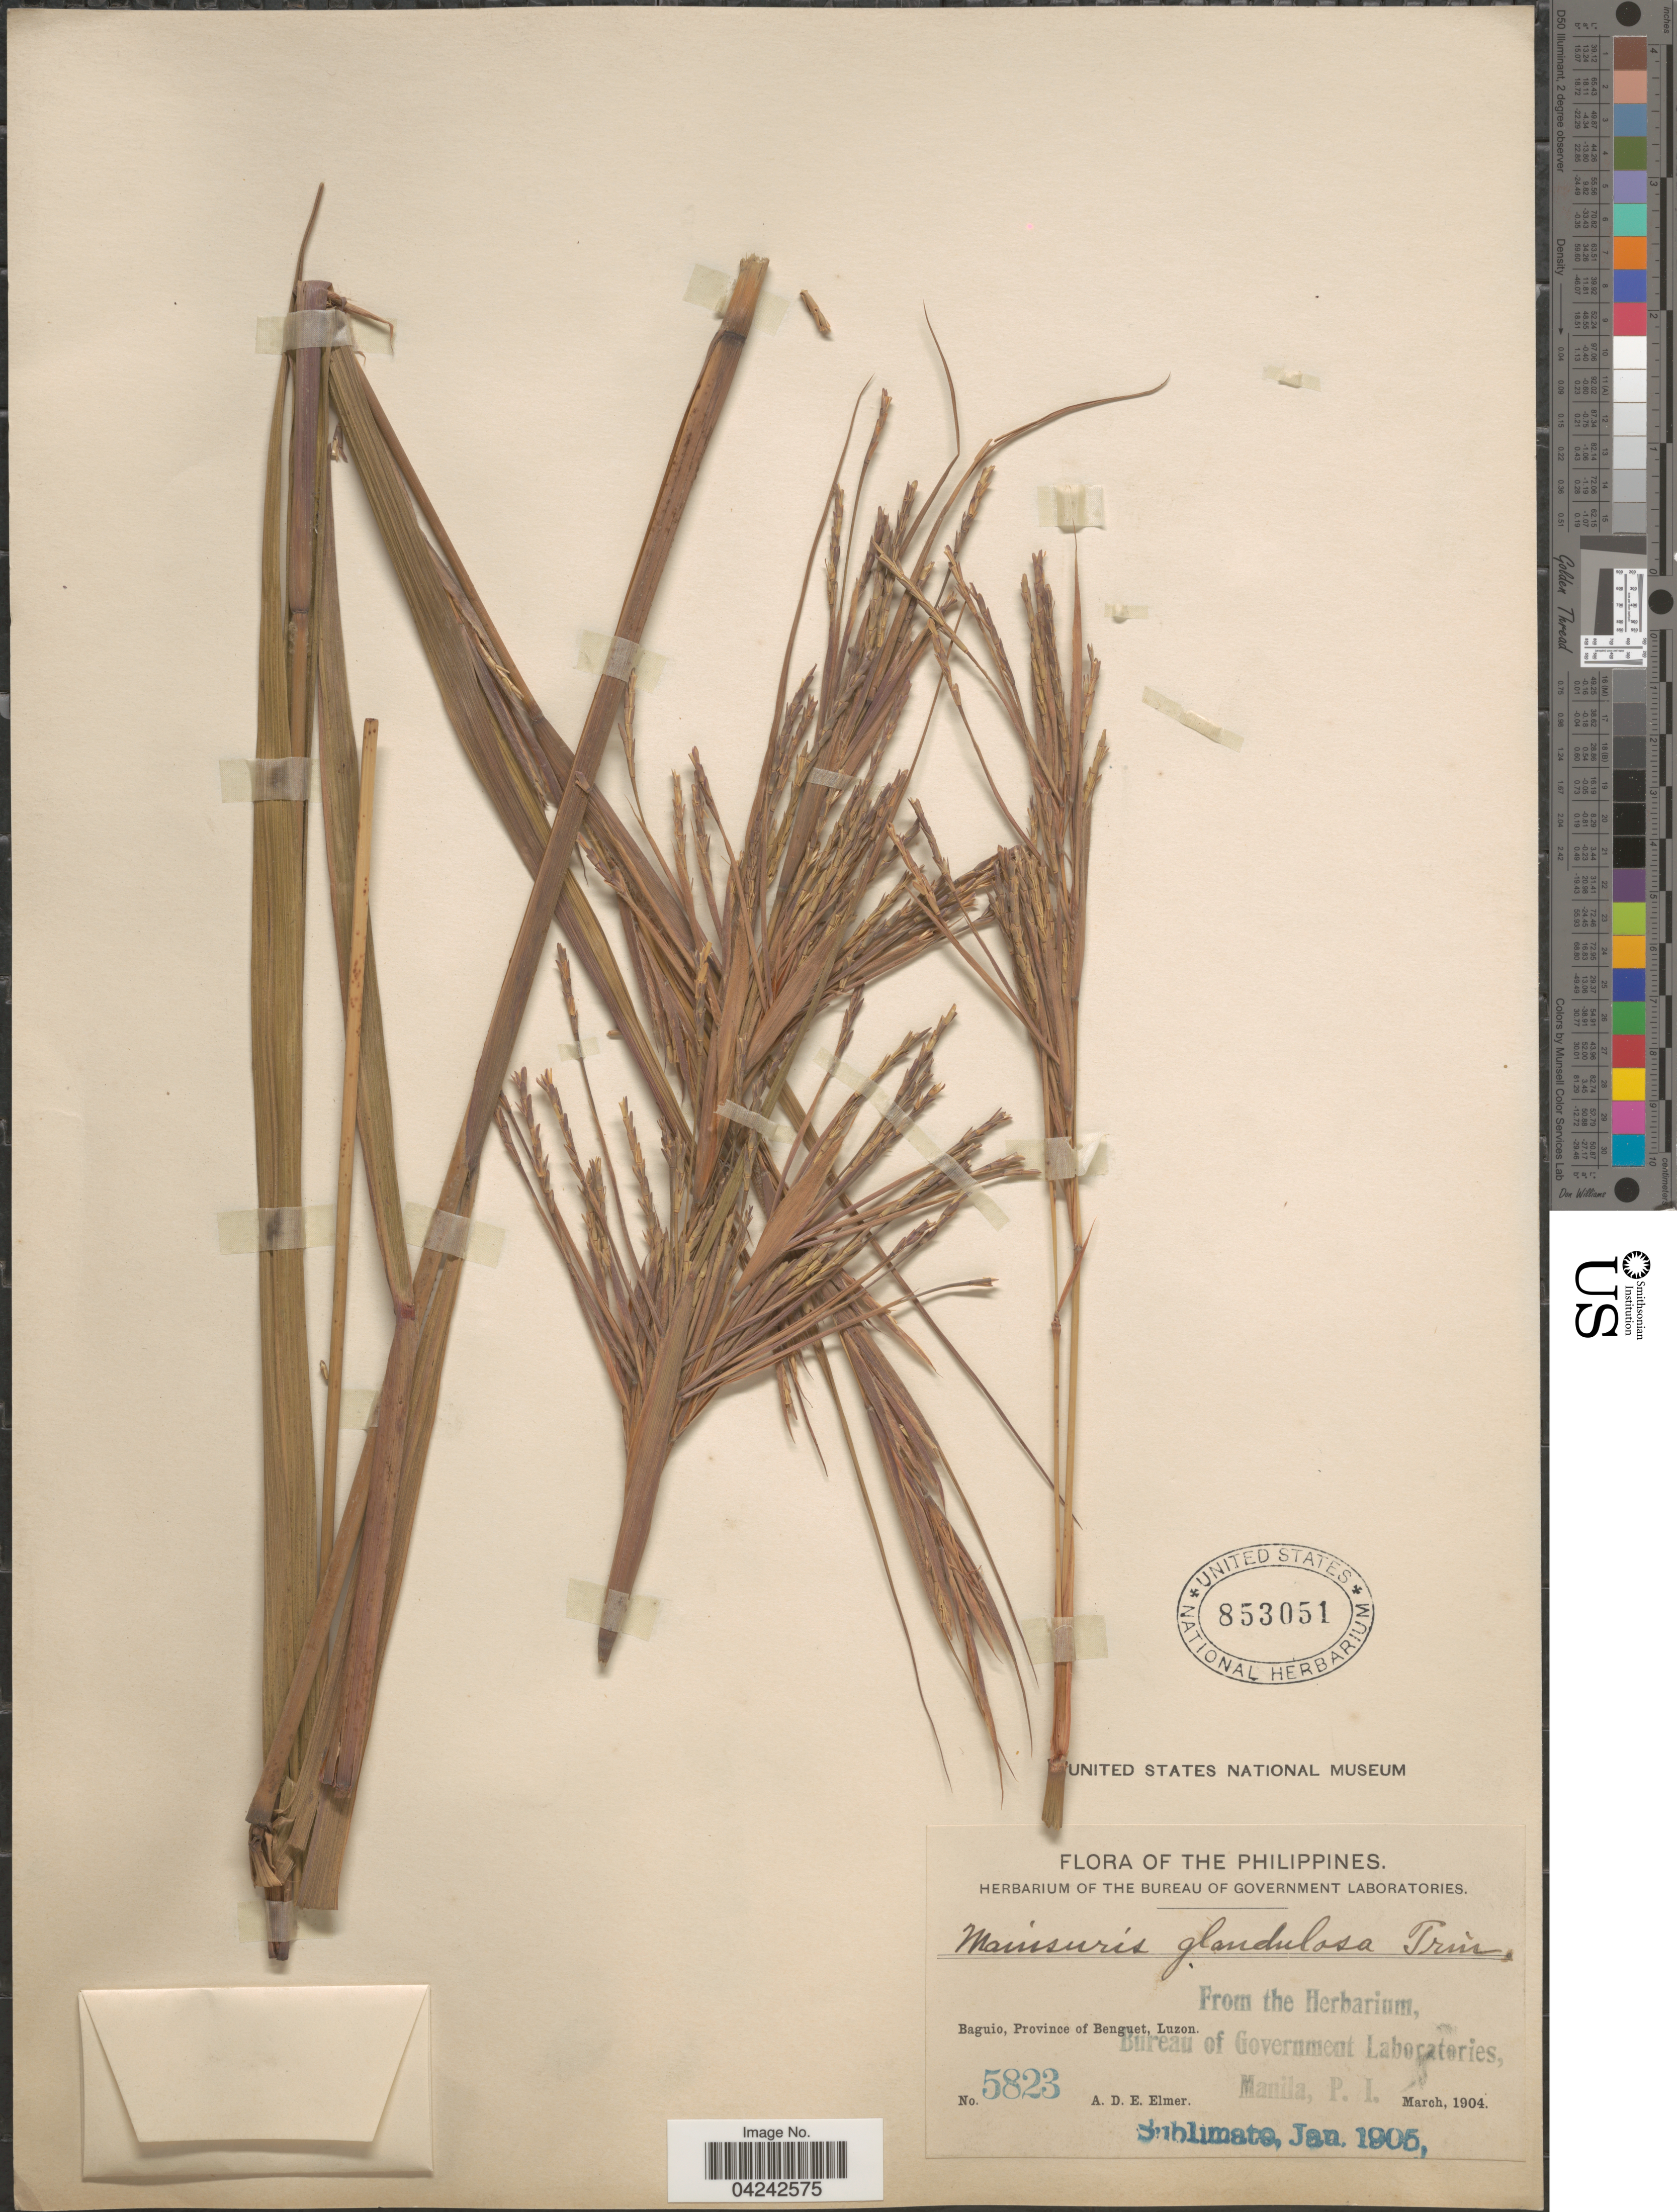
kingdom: Plantae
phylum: Tracheophyta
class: Liliopsida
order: Poales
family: Poaceae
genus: Rottboellia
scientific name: Rottboellia glandulosa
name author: Trin.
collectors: A. D. E. Elmer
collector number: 5823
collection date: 1904-03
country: Philippines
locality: Baguio, Province of Benguet, Luzon.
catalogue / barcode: US 853051